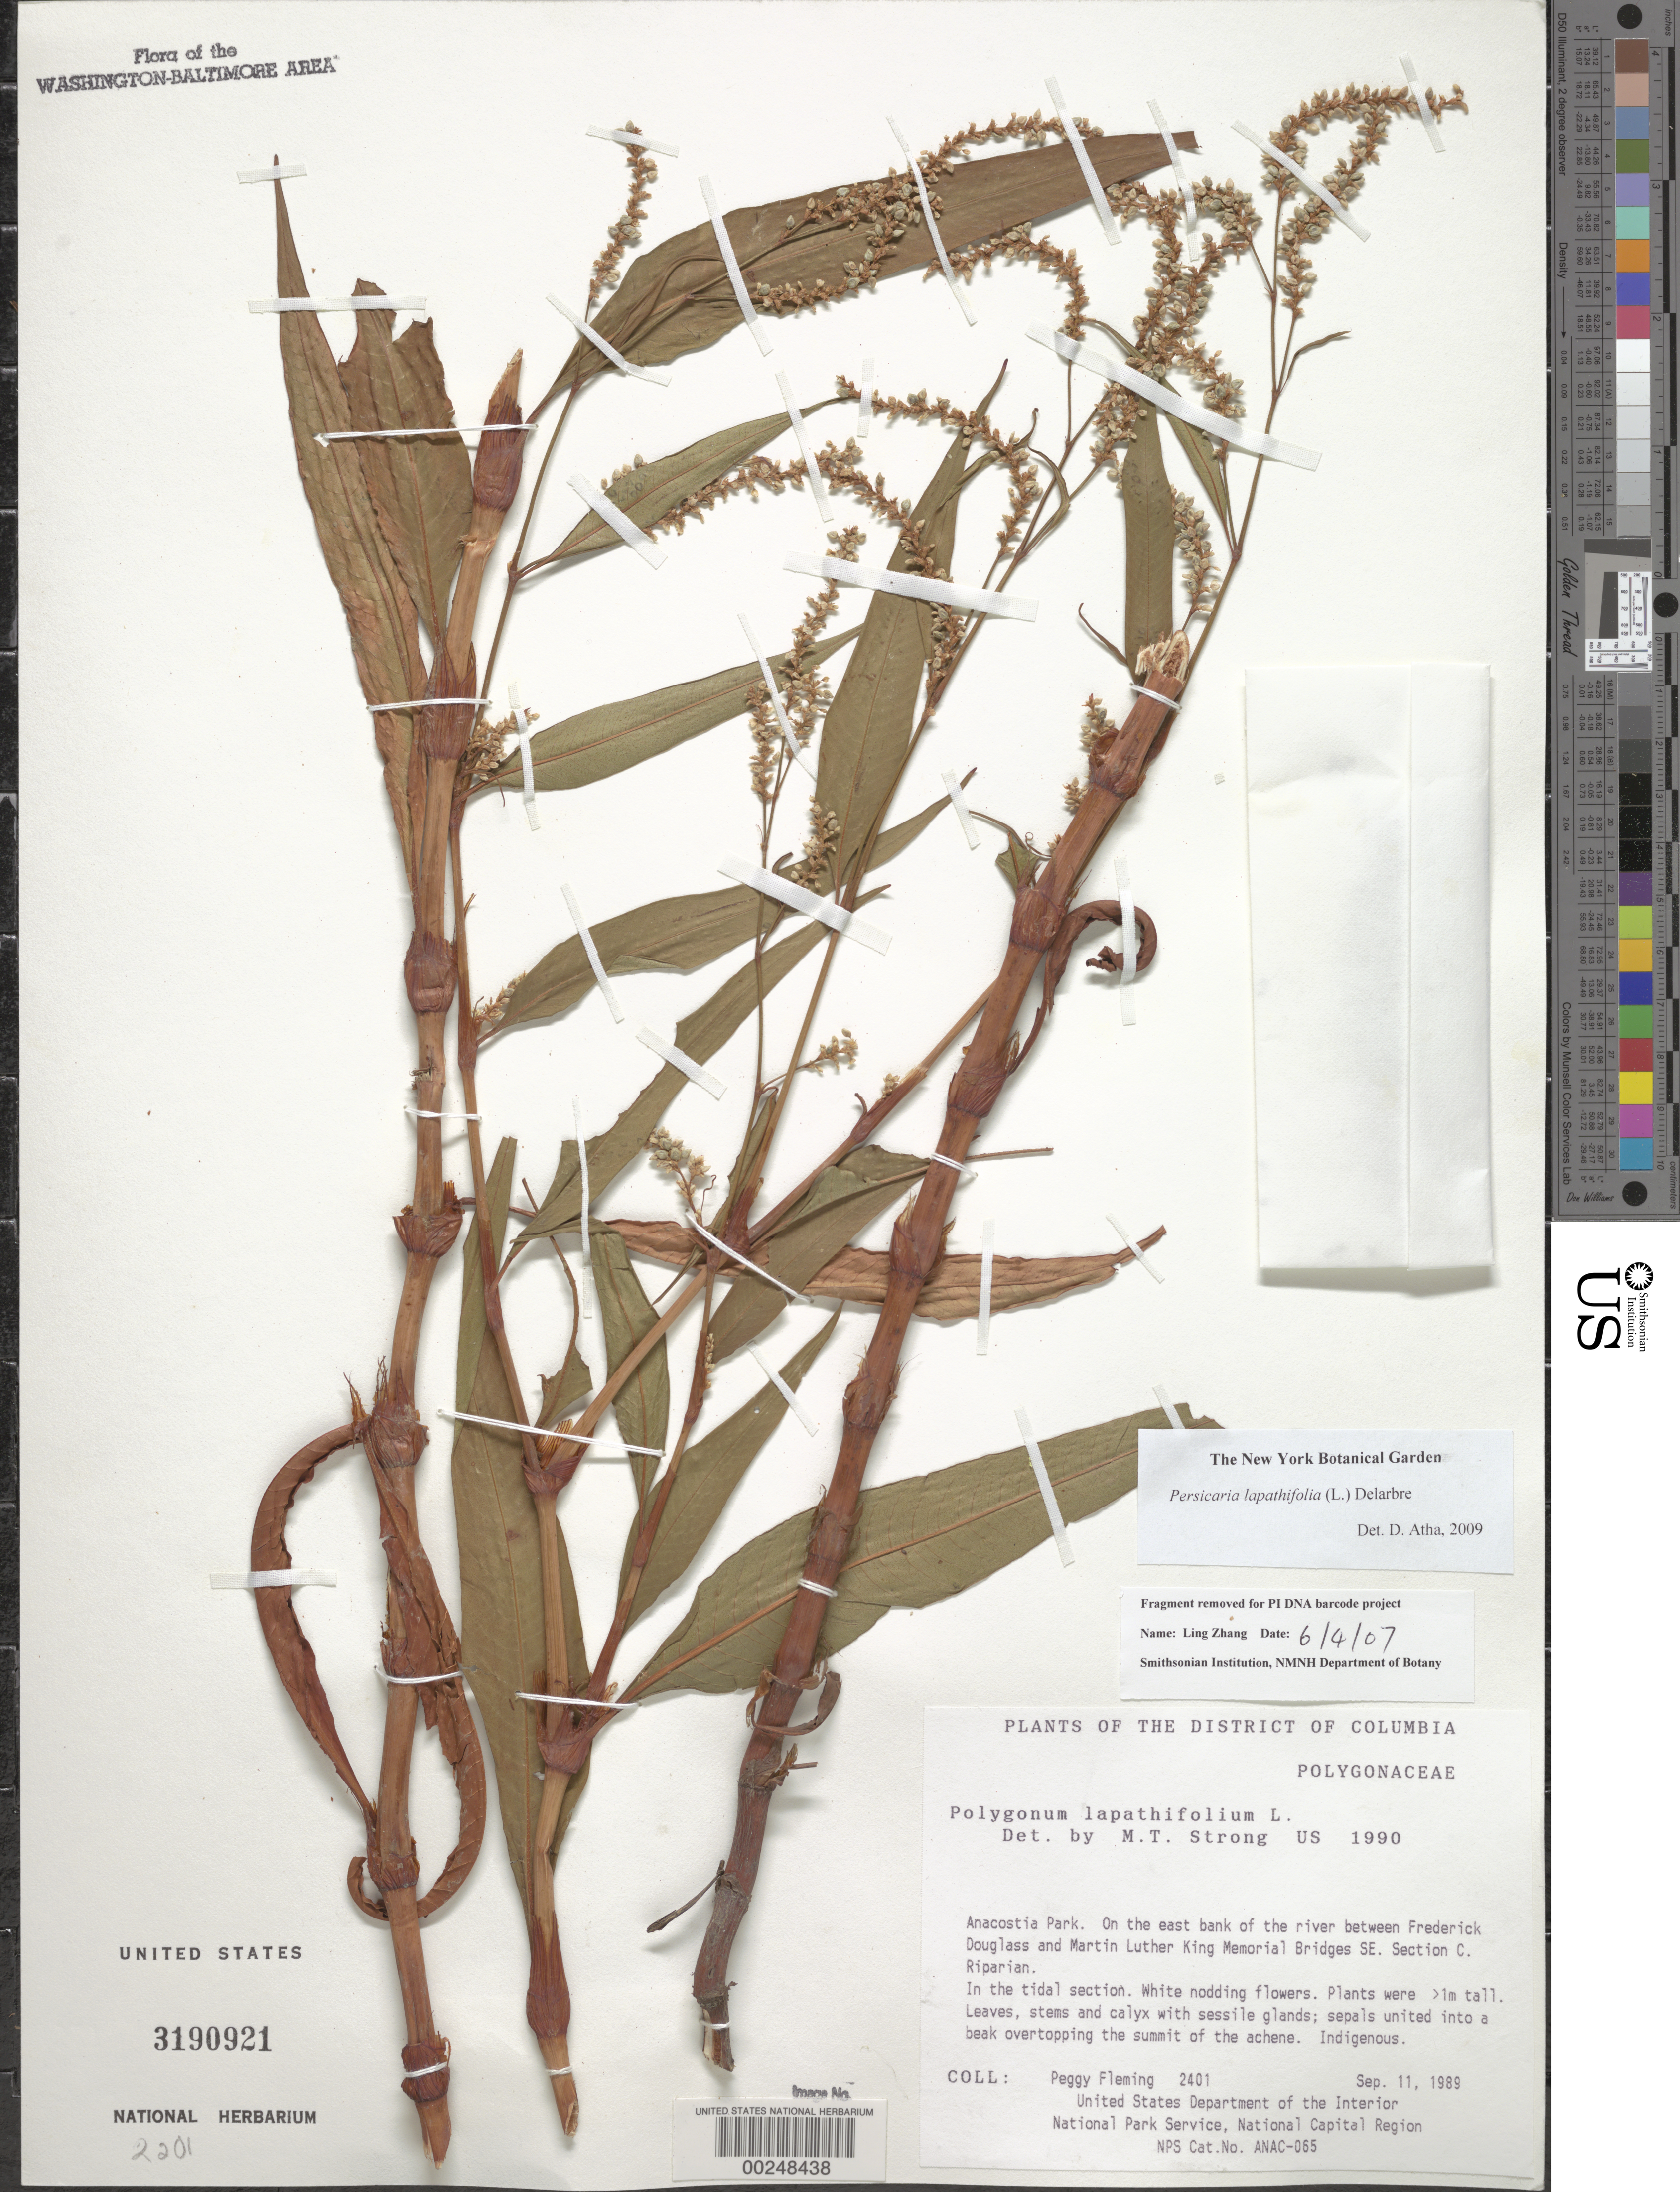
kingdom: Plantae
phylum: Tracheophyta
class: Magnoliopsida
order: Caryophyllales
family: Polygonaceae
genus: Persicaria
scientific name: Persicaria lapathifolia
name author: (L.) Delarbre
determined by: Atha, D. E.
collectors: P. Fleming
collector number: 2401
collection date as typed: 11 Sep 1989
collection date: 1989-09-11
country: United States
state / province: District of Columbia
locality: Anacostia Park, bank of river between Martin Luther King and Frederick Douglas Memorial Bridges, Section C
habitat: In tidal section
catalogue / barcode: US 3190921